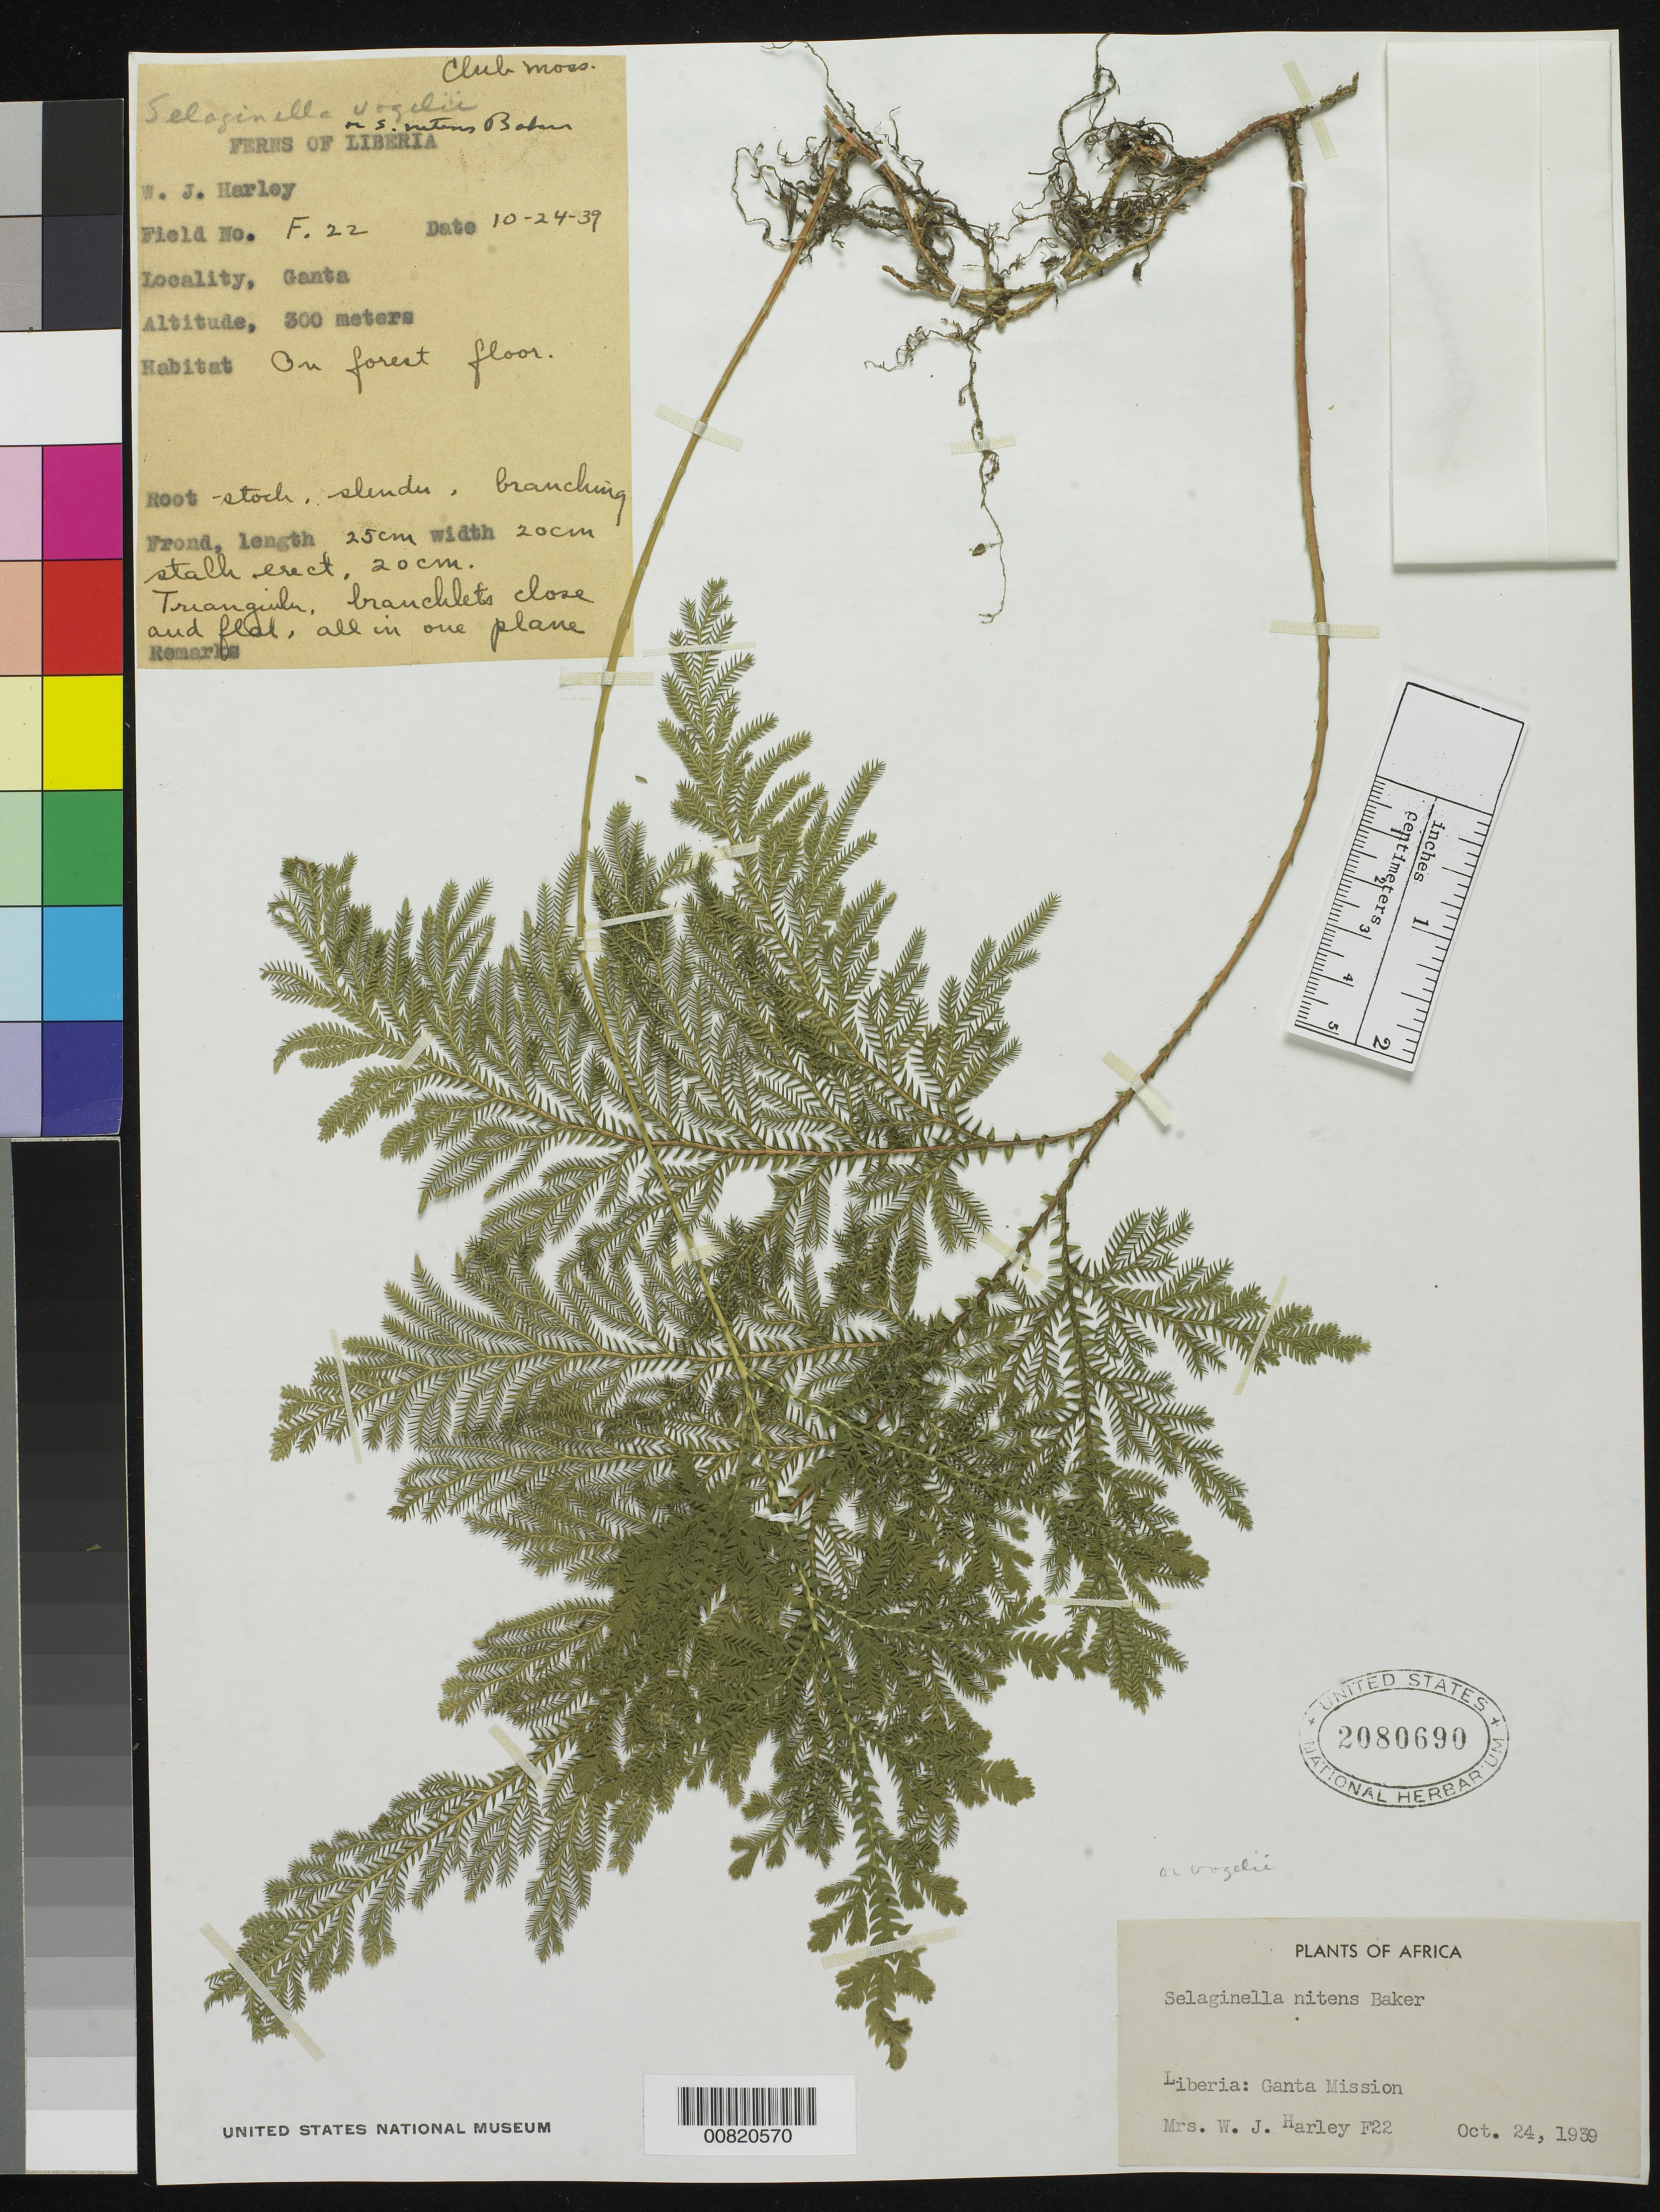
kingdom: Plantae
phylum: Tracheophyta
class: Lycopodiopsida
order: Selaginellales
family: Selaginellaceae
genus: Selaginella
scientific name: Selaginella vogelii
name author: Spring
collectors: Harley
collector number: F 22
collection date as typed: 24 Oct 1939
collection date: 1939-10-24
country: Liberia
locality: Ganta Mission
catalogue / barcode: US 2080690